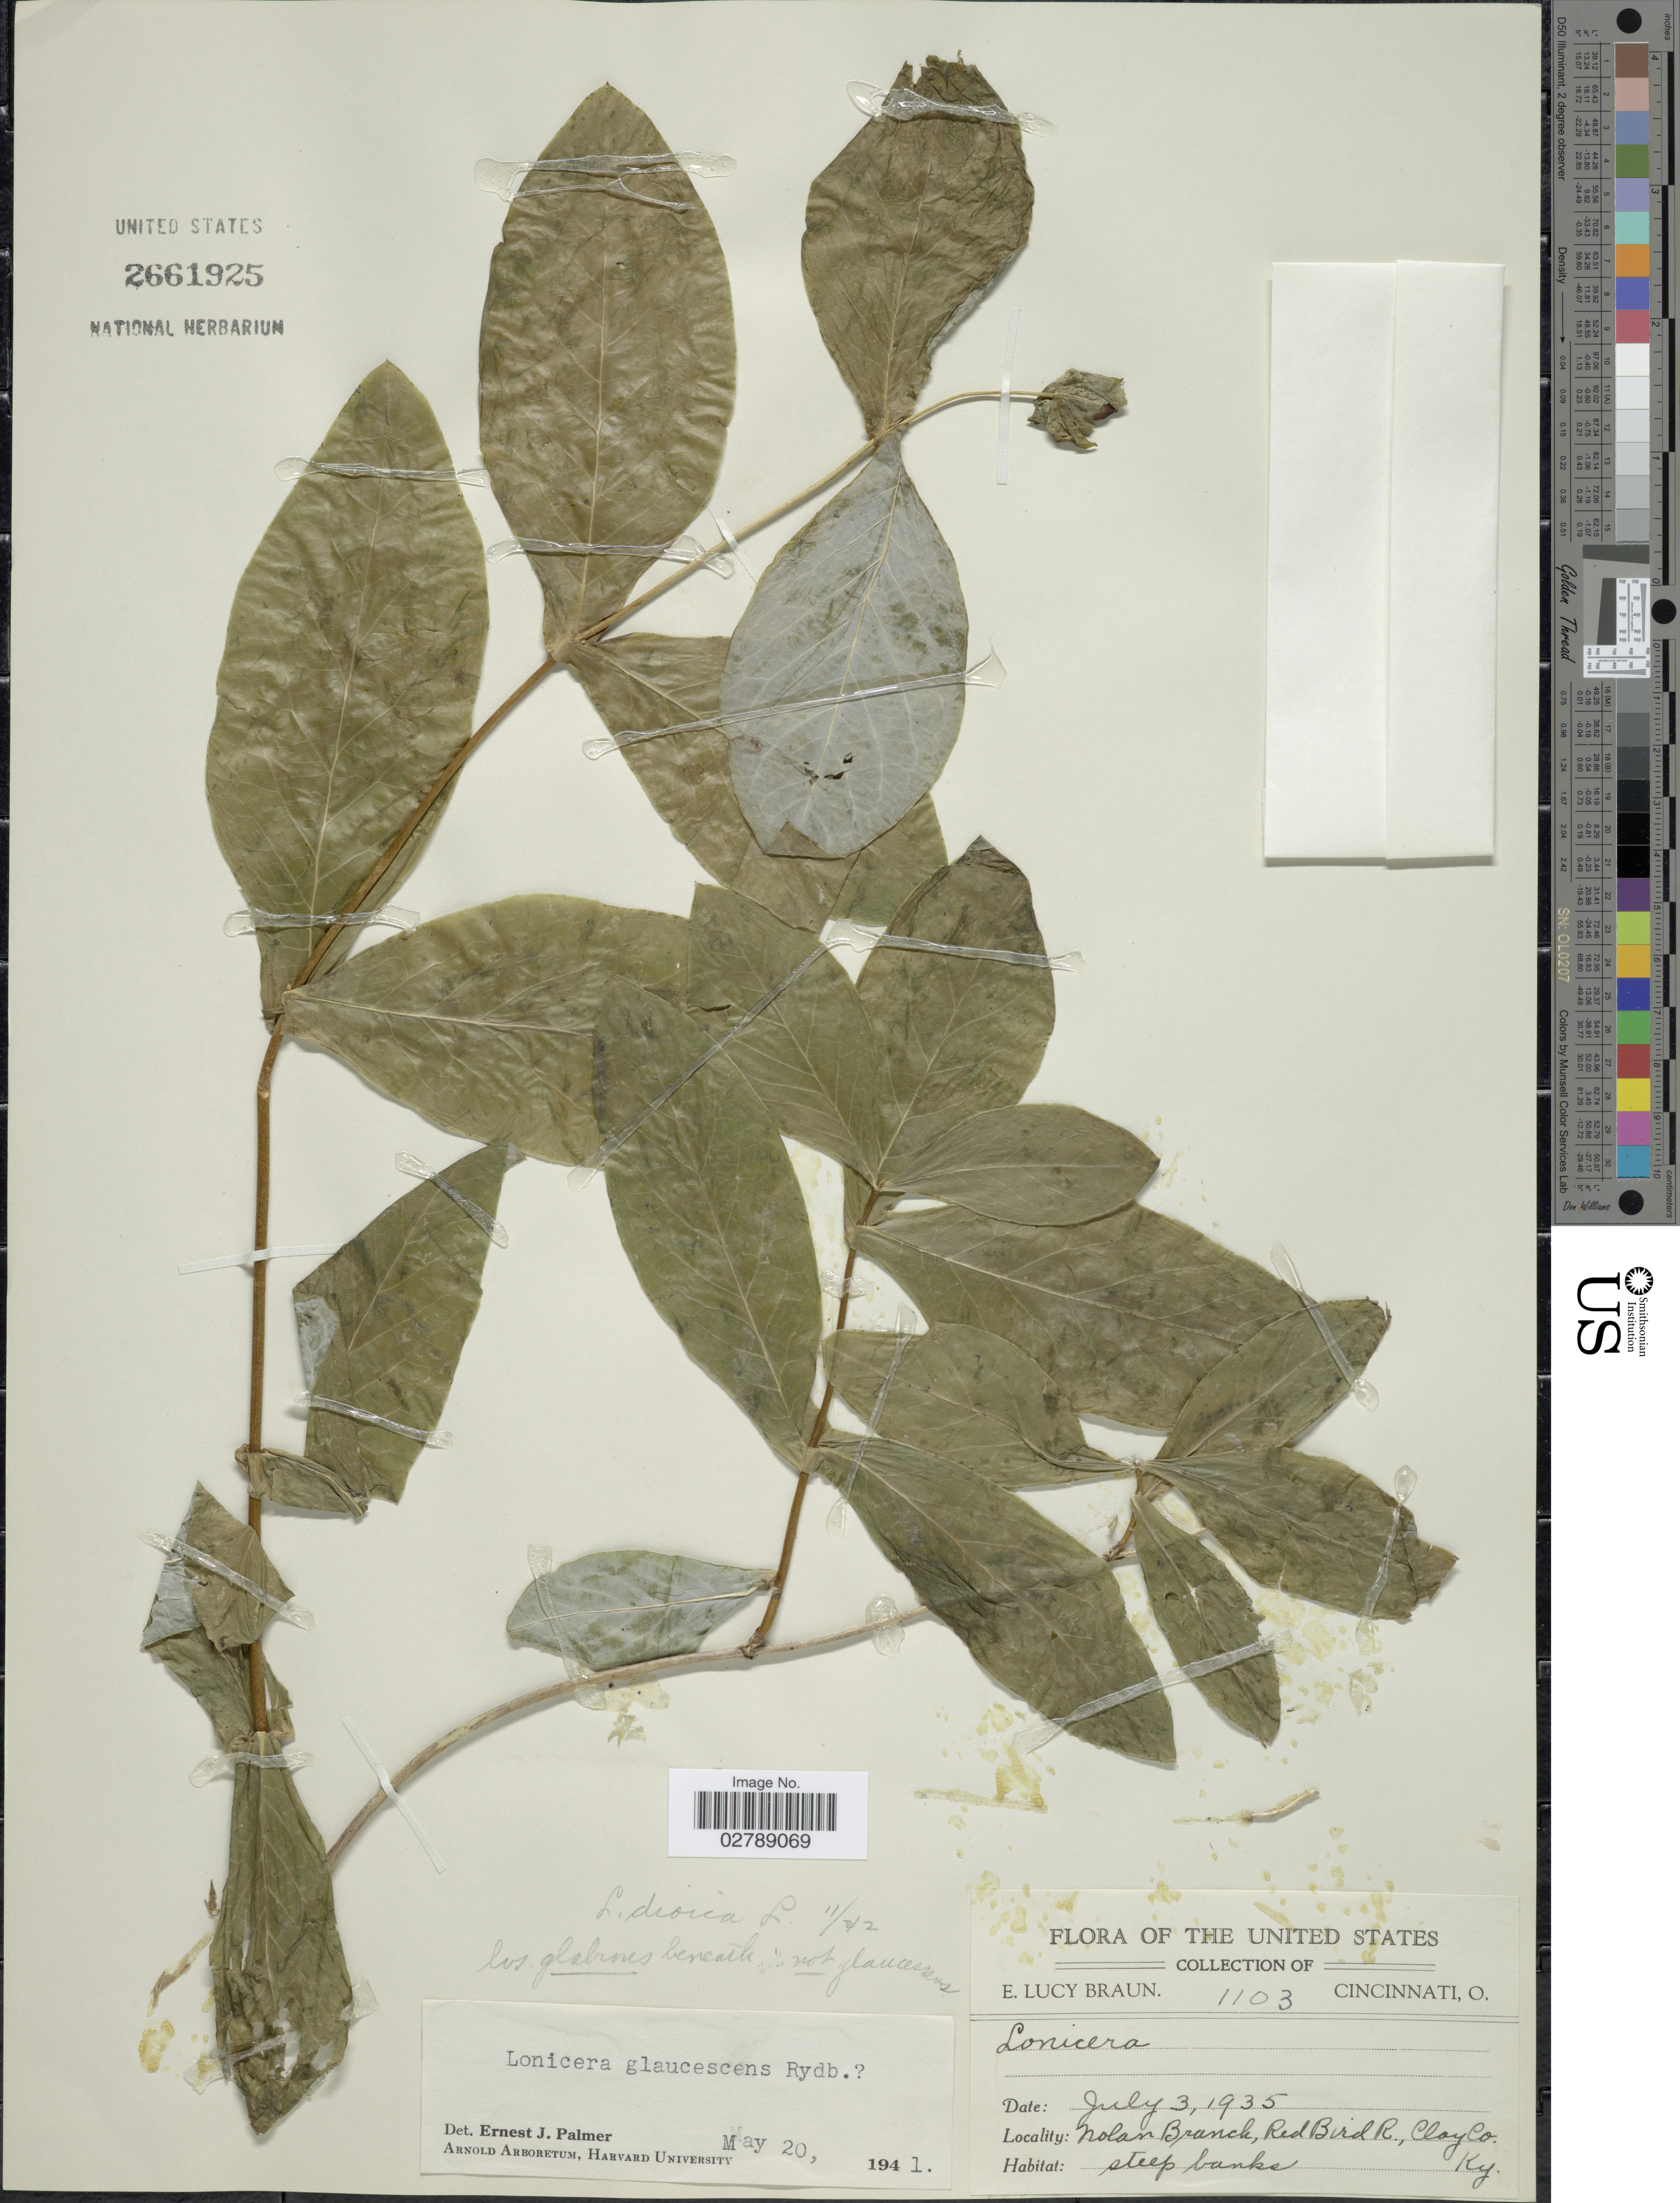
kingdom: Plantae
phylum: Tracheophyta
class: Magnoliopsida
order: Dipsacales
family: Caprifoliaceae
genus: Lonicera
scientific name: Lonicera dioica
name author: L.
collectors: E. L. Braun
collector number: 1103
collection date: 1935-07-03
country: United States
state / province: Kentucky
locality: Nolan Branch, Red Bird R., Clay Co. Ky.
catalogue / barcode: US 2661925